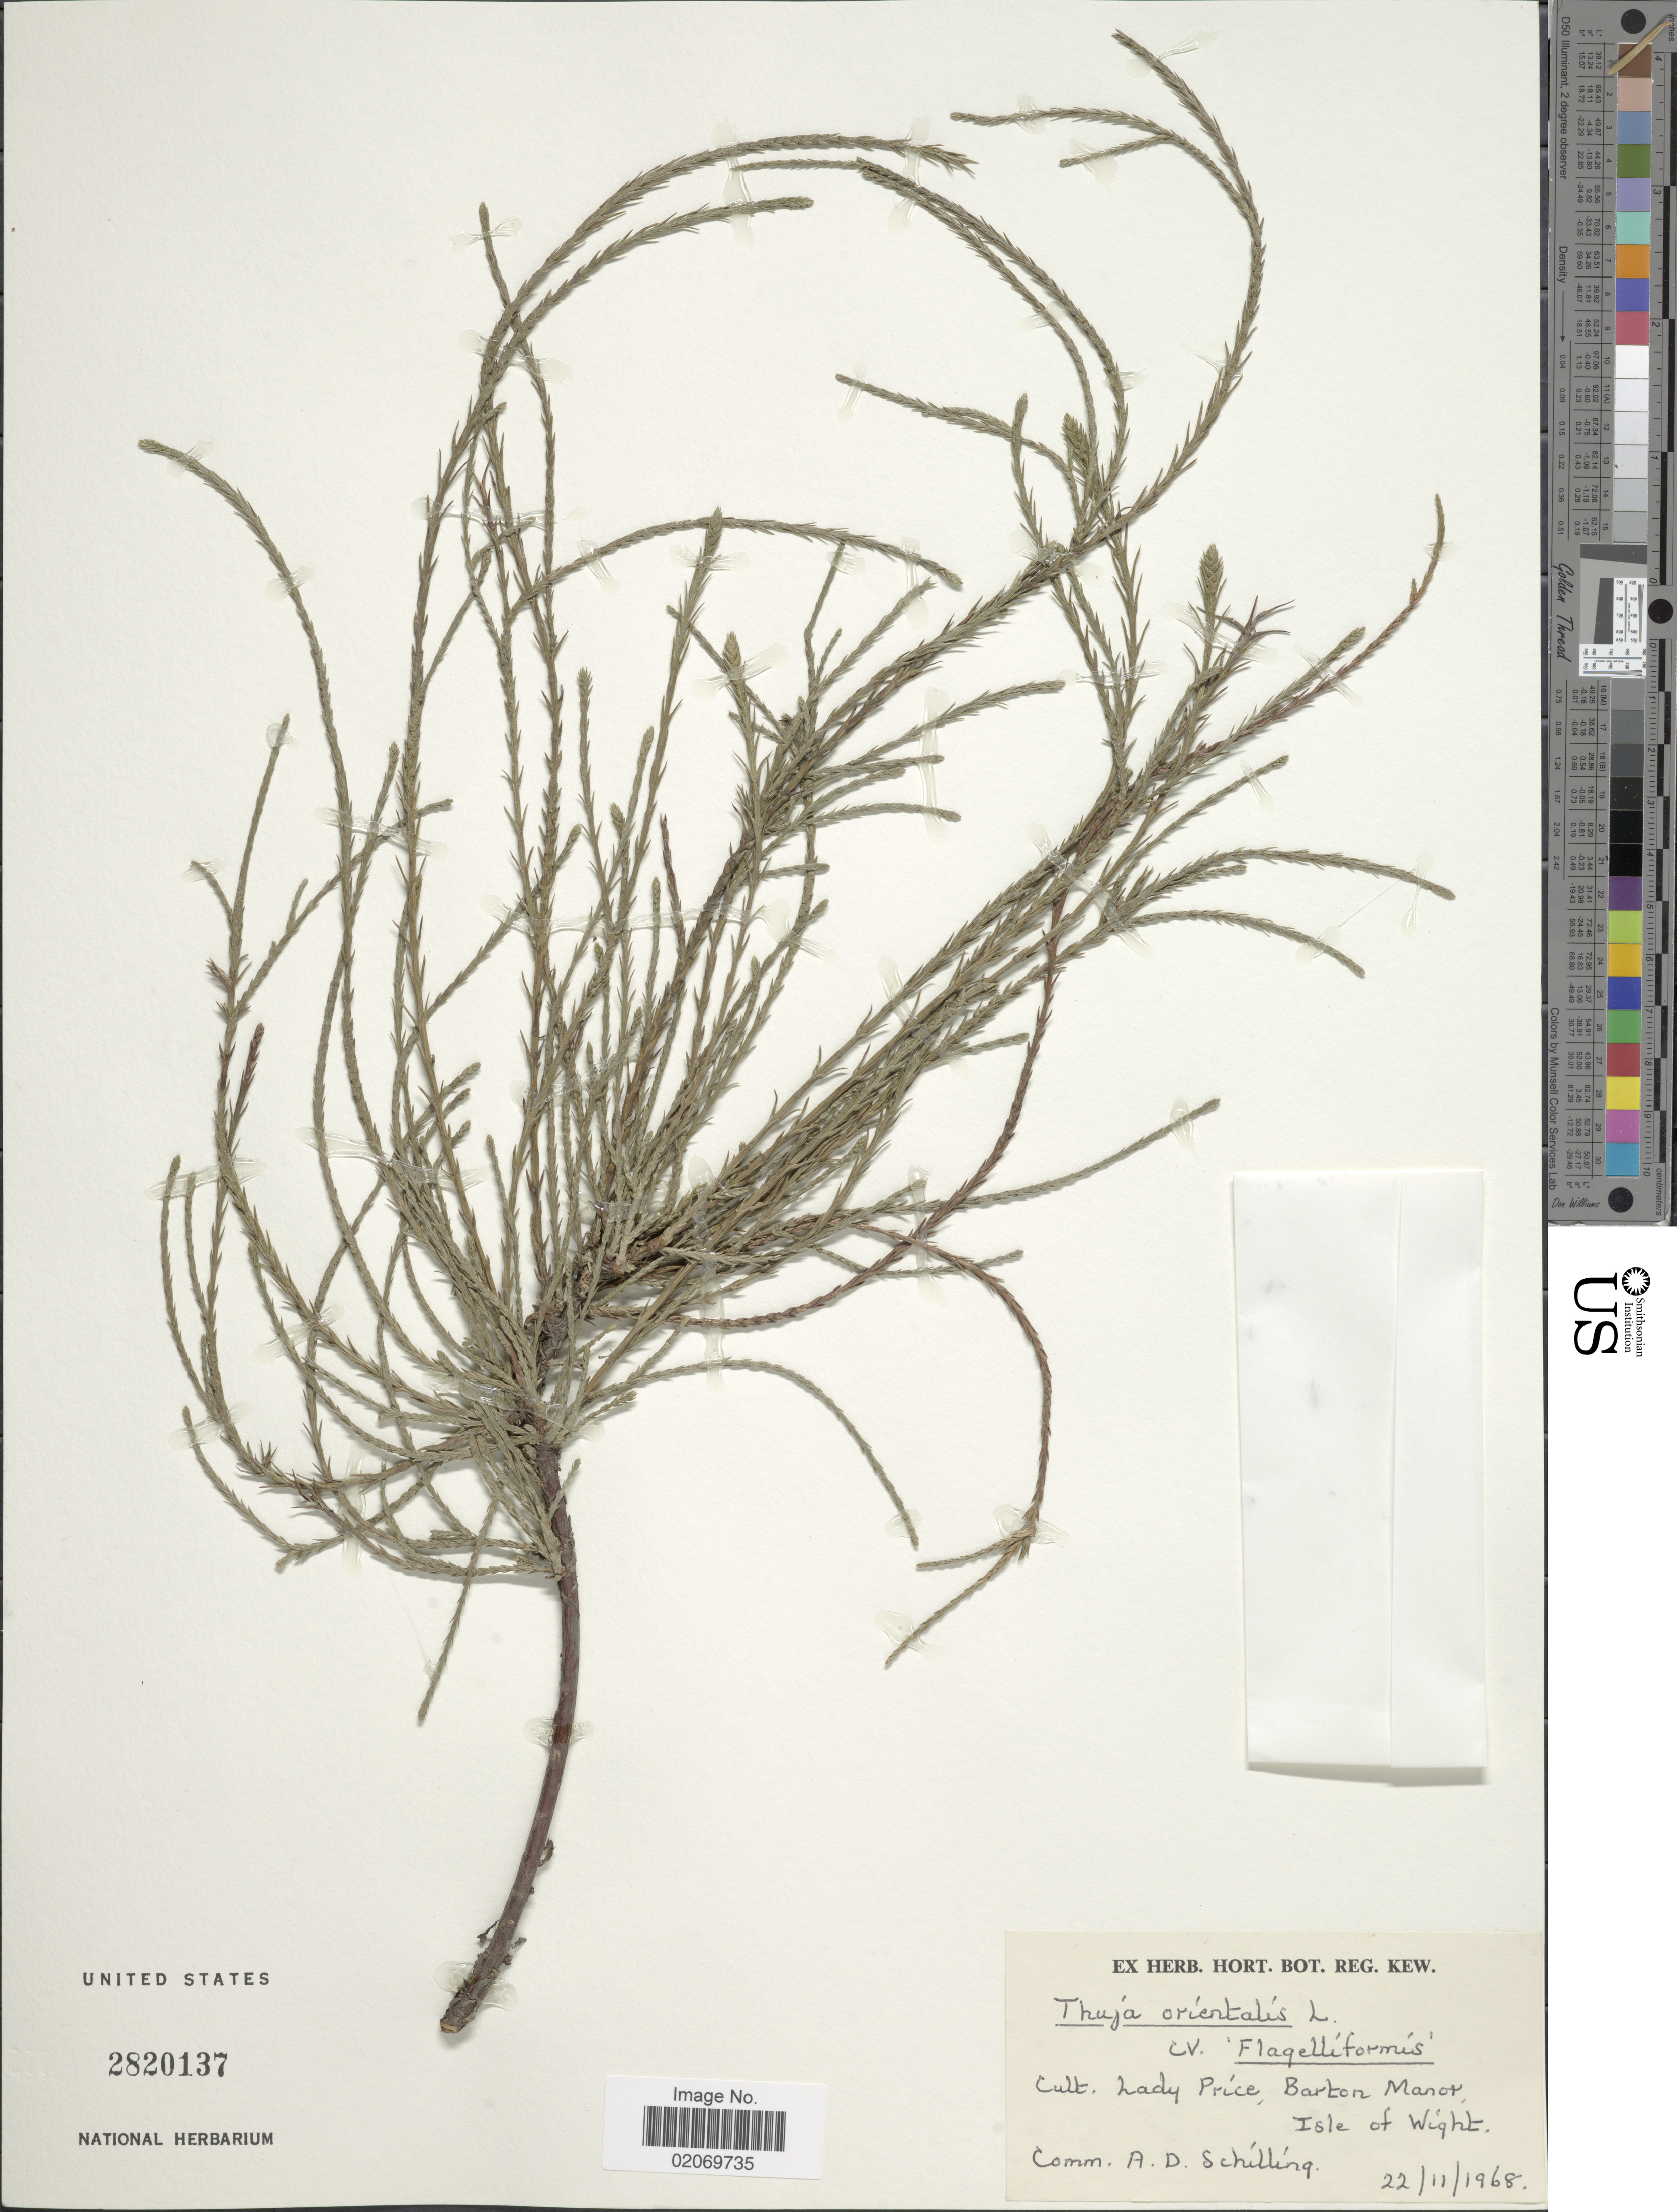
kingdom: Plantae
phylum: Tracheophyta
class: Pinopsida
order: Pinales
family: Cupressaceae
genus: Thuja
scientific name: Thuja occidentalis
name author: L.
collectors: ex herb. Hort. Reg. Kew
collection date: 1968-11-22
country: United Kingdom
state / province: England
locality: Lady Price, Barton Manor, Isle of Wight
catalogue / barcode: US 2820137